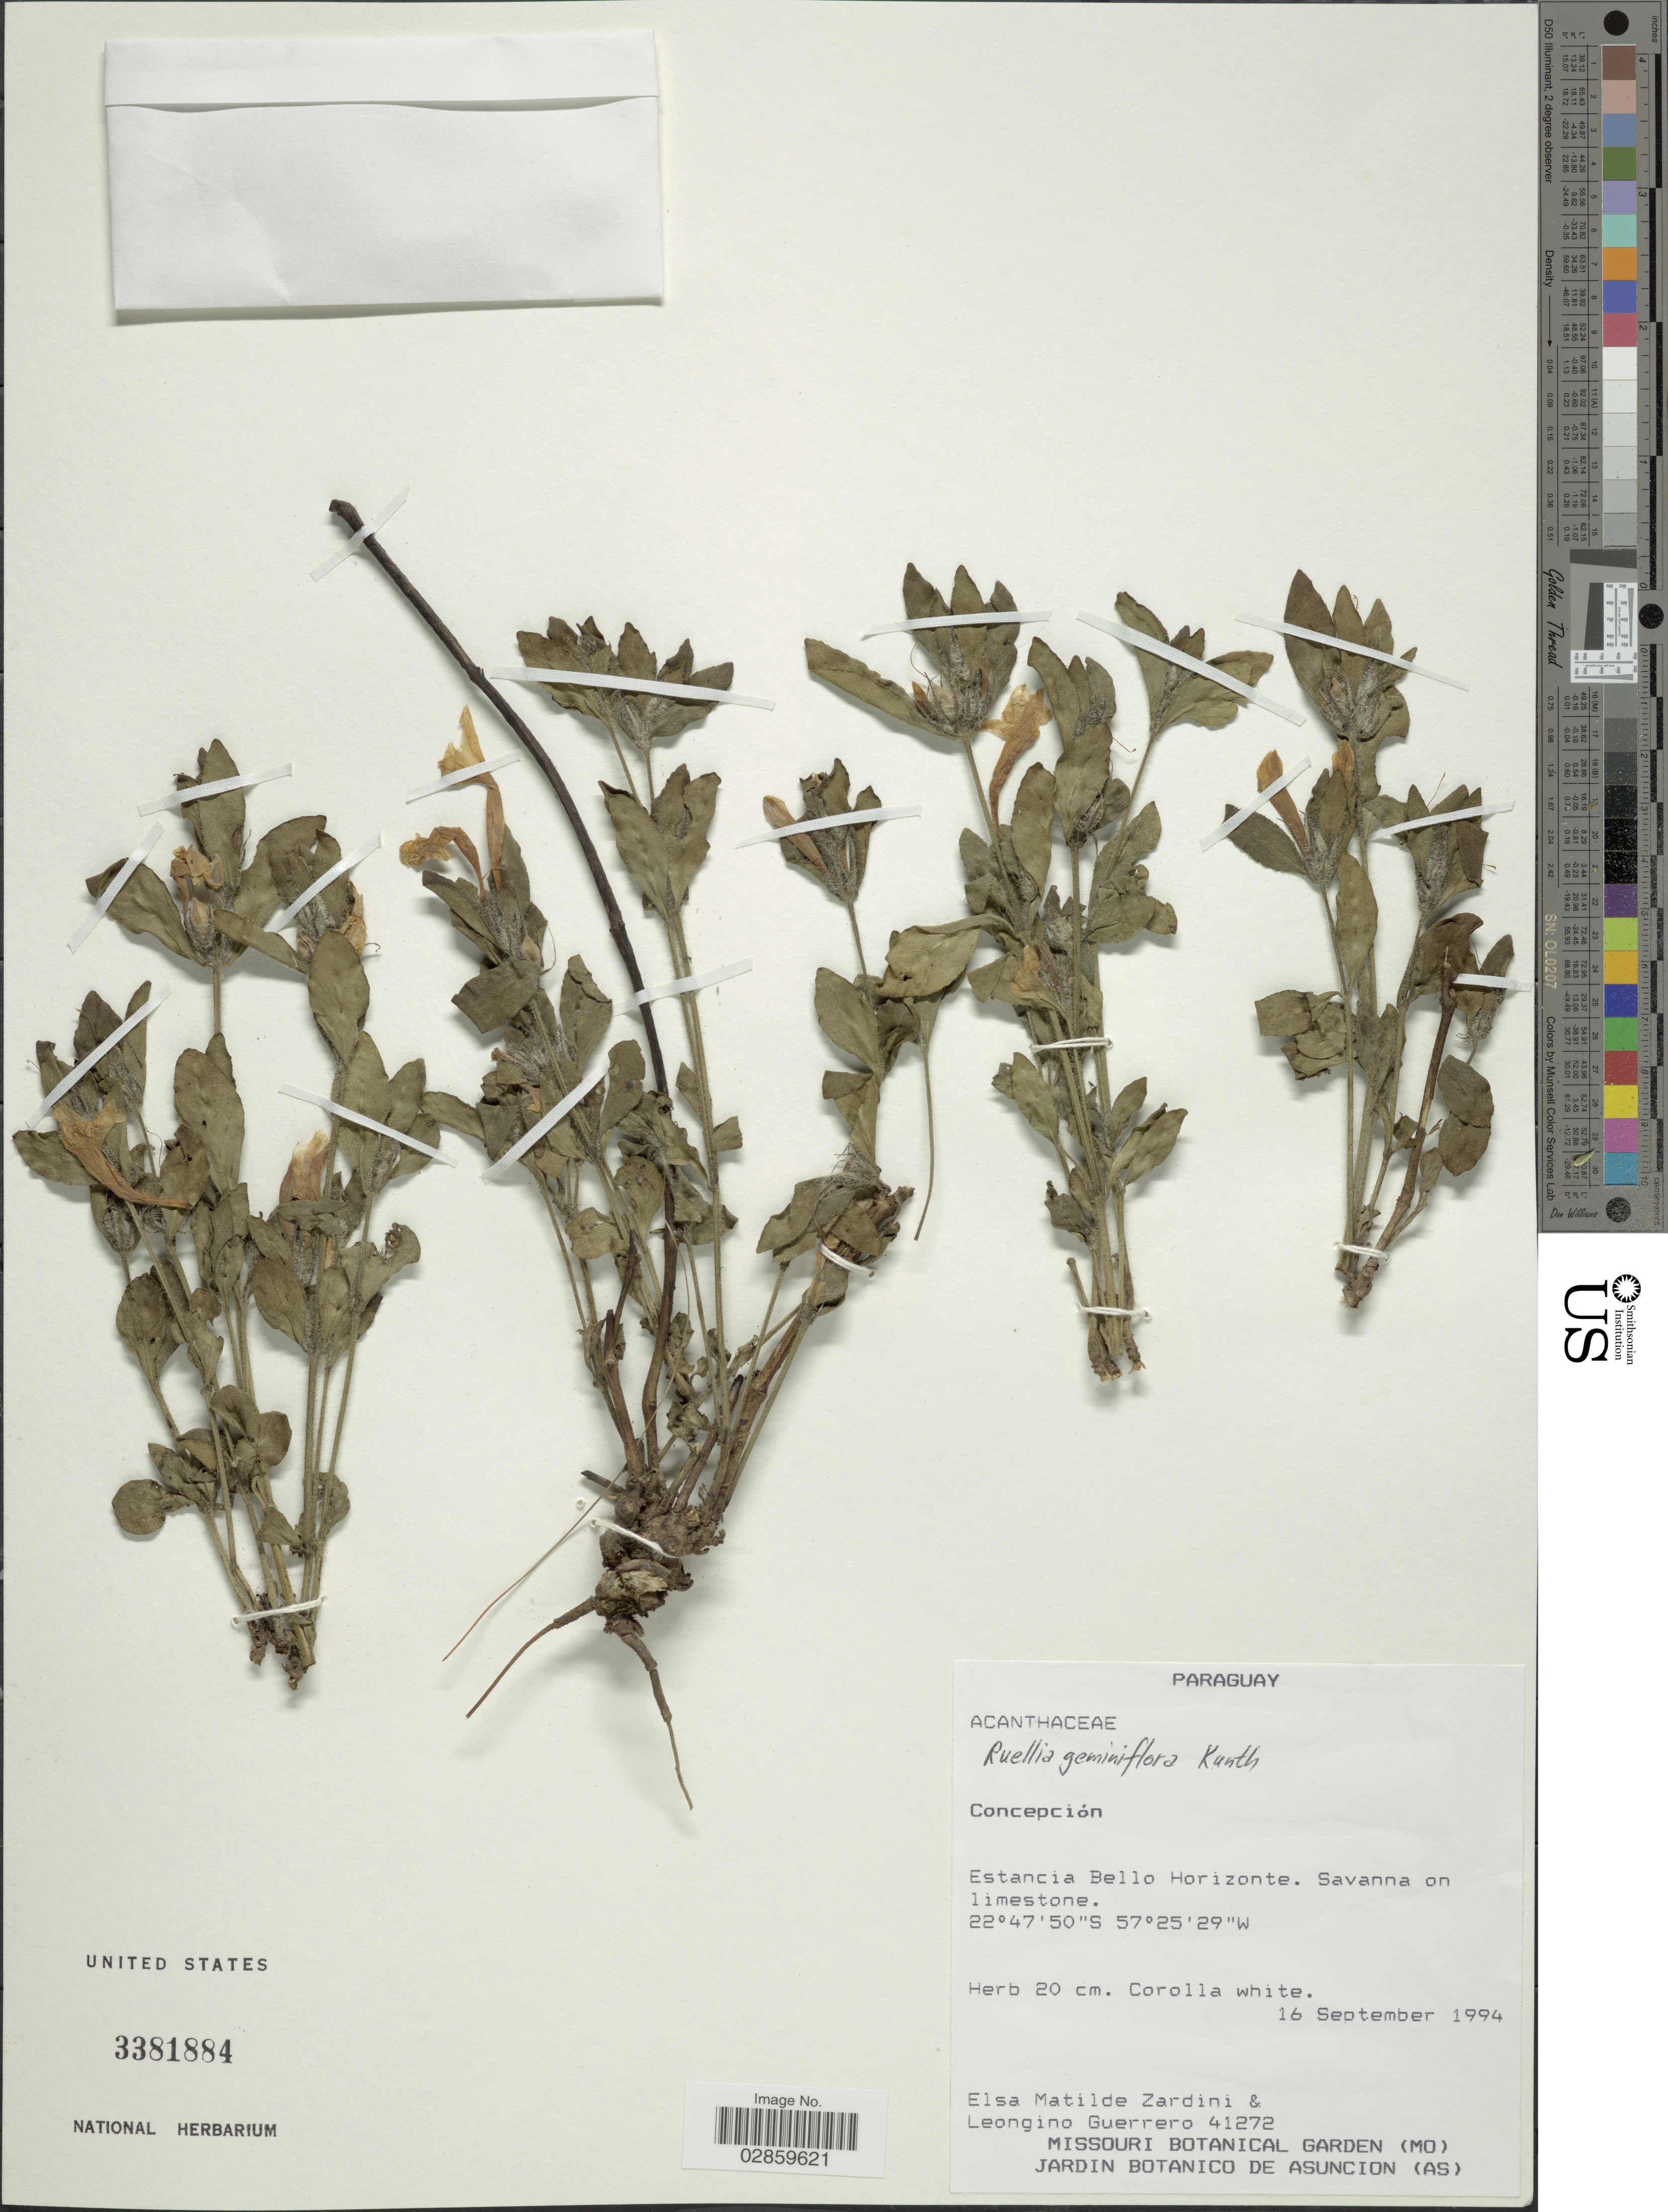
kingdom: Plantae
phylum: Tracheophyta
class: Magnoliopsida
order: Lamiales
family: Acanthaceae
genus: Ruellia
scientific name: Ruellia bulbifera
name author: Lindau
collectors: E. M. Zardini & L. Guerrero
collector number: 41272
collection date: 1994-09-16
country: Paraguay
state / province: Concepcion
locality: Estancia Bello Horizonte.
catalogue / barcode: US 3381884